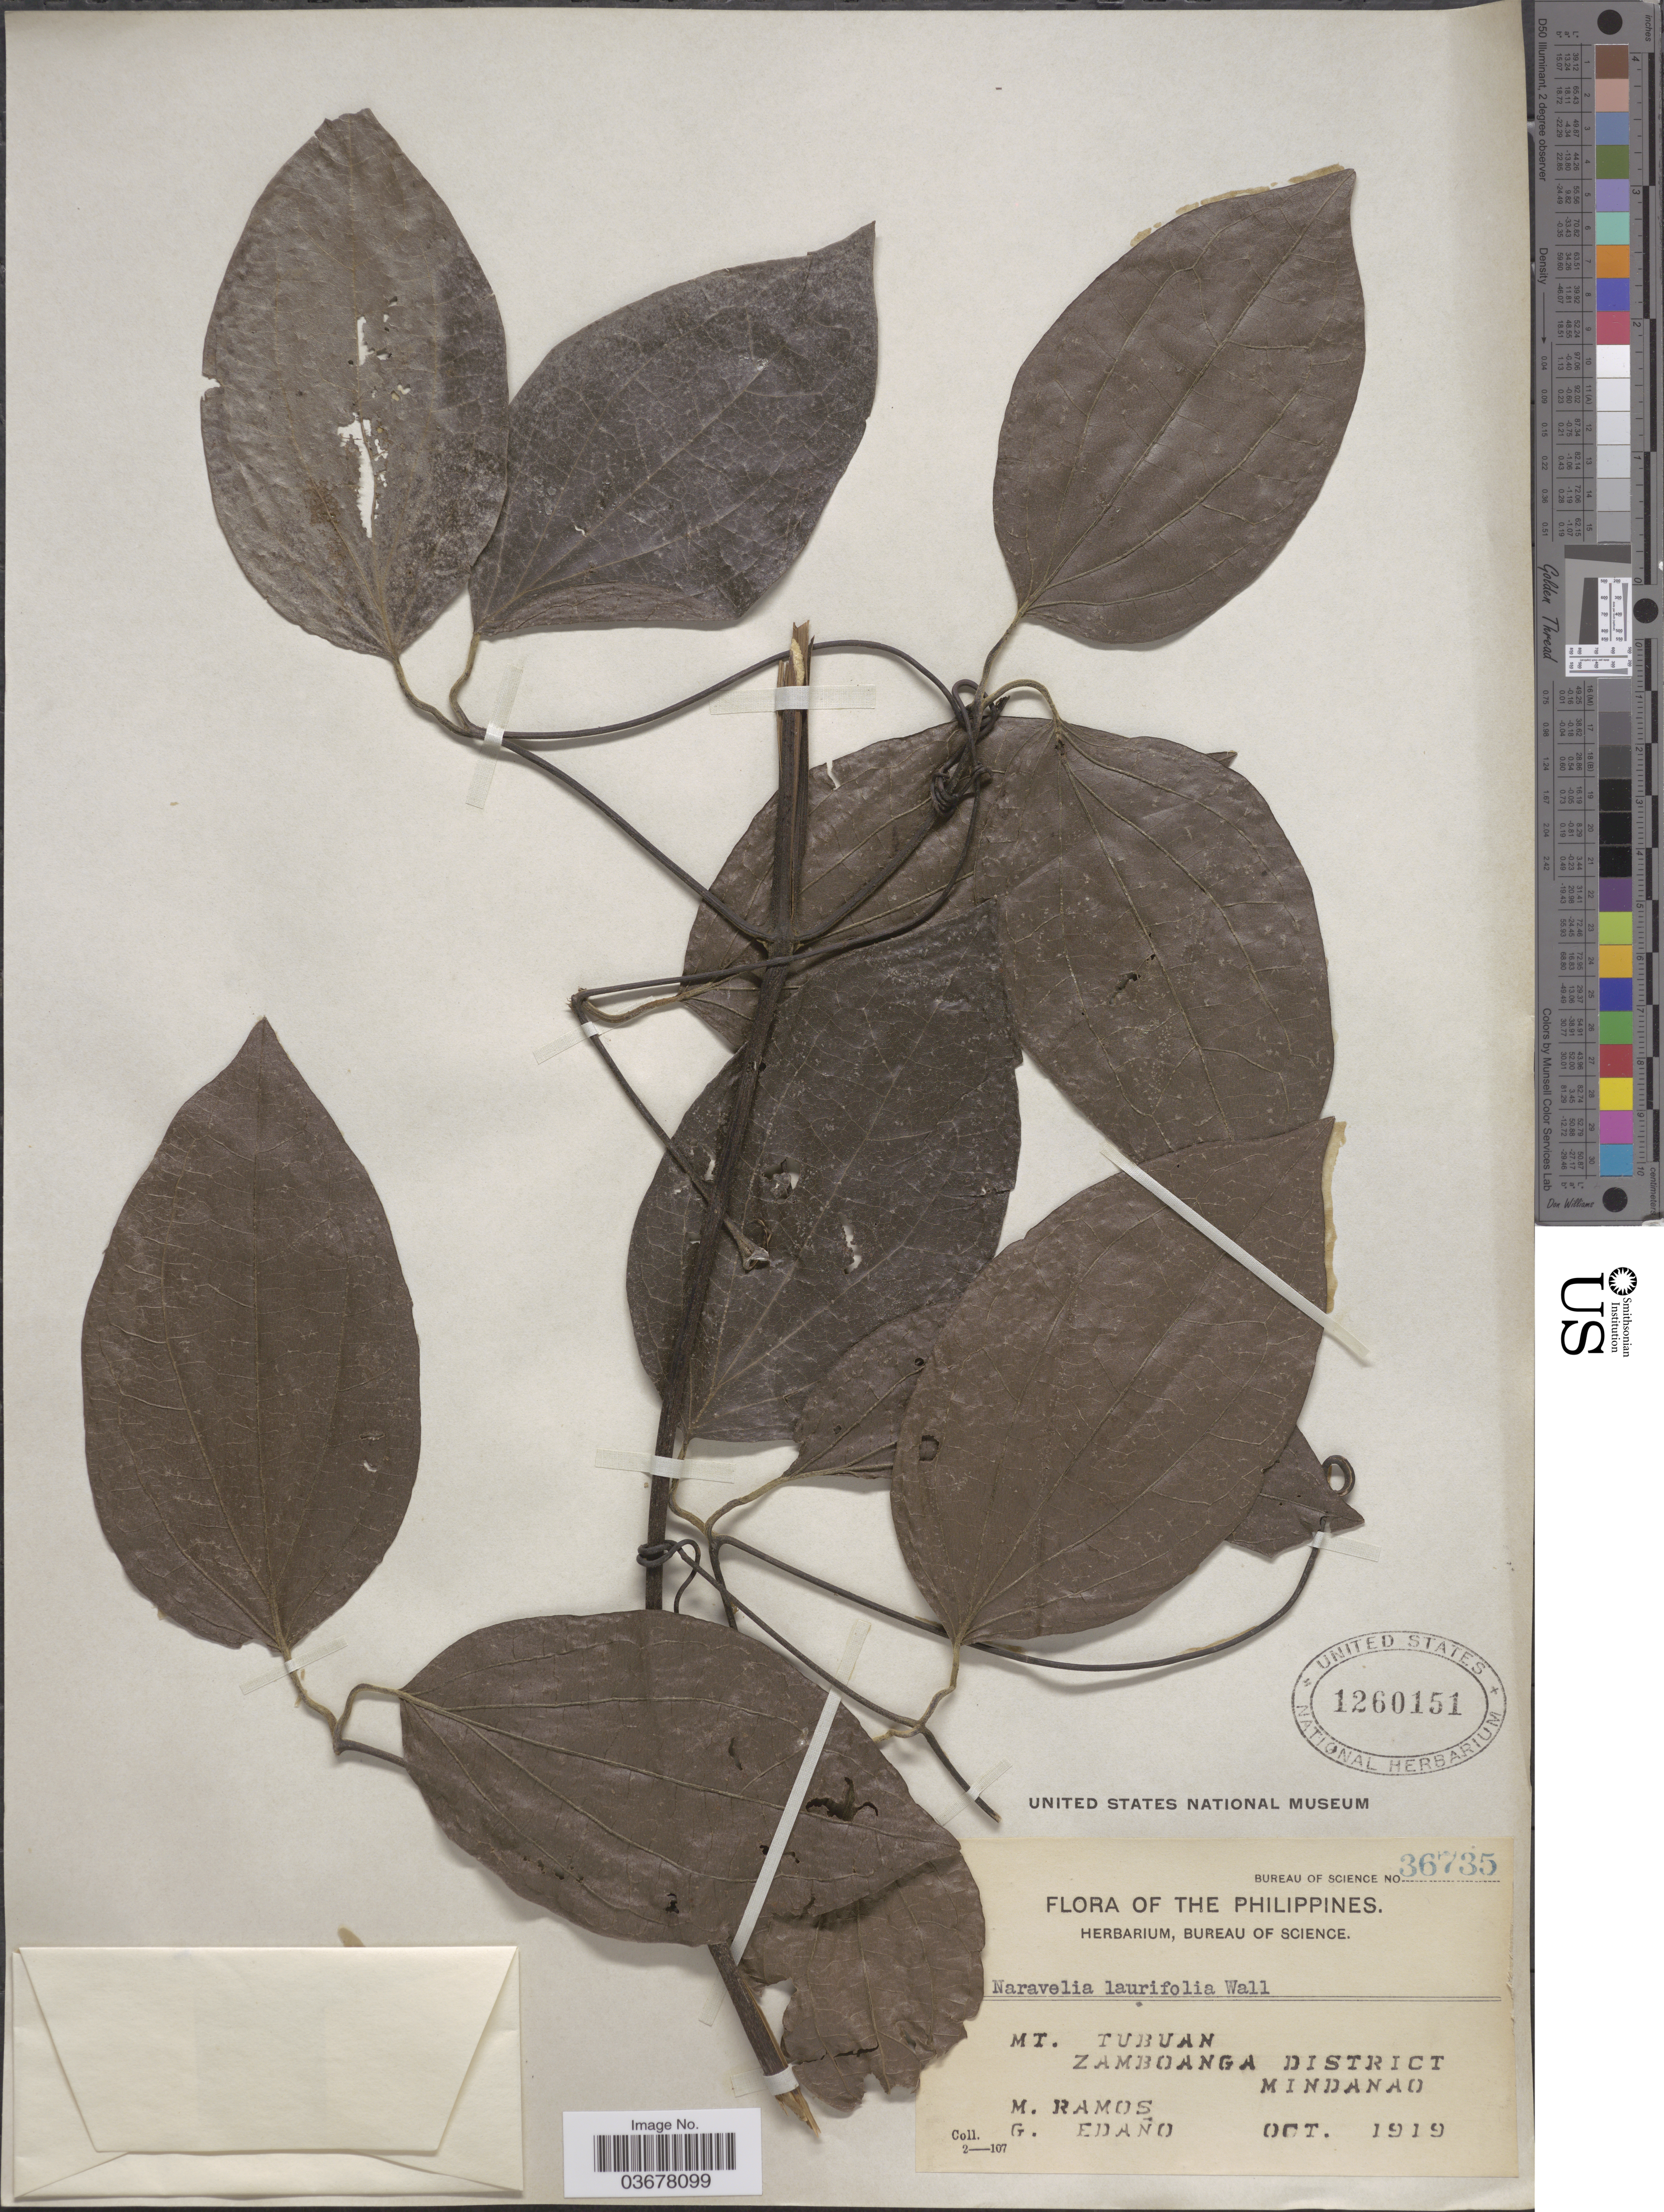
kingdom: Plantae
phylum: Tracheophyta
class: Magnoliopsida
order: Ranunculales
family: Ranunculaceae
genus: Clematis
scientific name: Clematis horripilata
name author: D. Falck & Lehtonen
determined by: Strong, M. T., (US), Smithsonian Institution - National Museum of Natural History (UNITED STATES)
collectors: M. Ramos & G. Edaño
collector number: Bureau of Science 36735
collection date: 1919-10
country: Philippines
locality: Mt. Tubuan. Zamboanga District. Mindanao.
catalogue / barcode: US 1260151